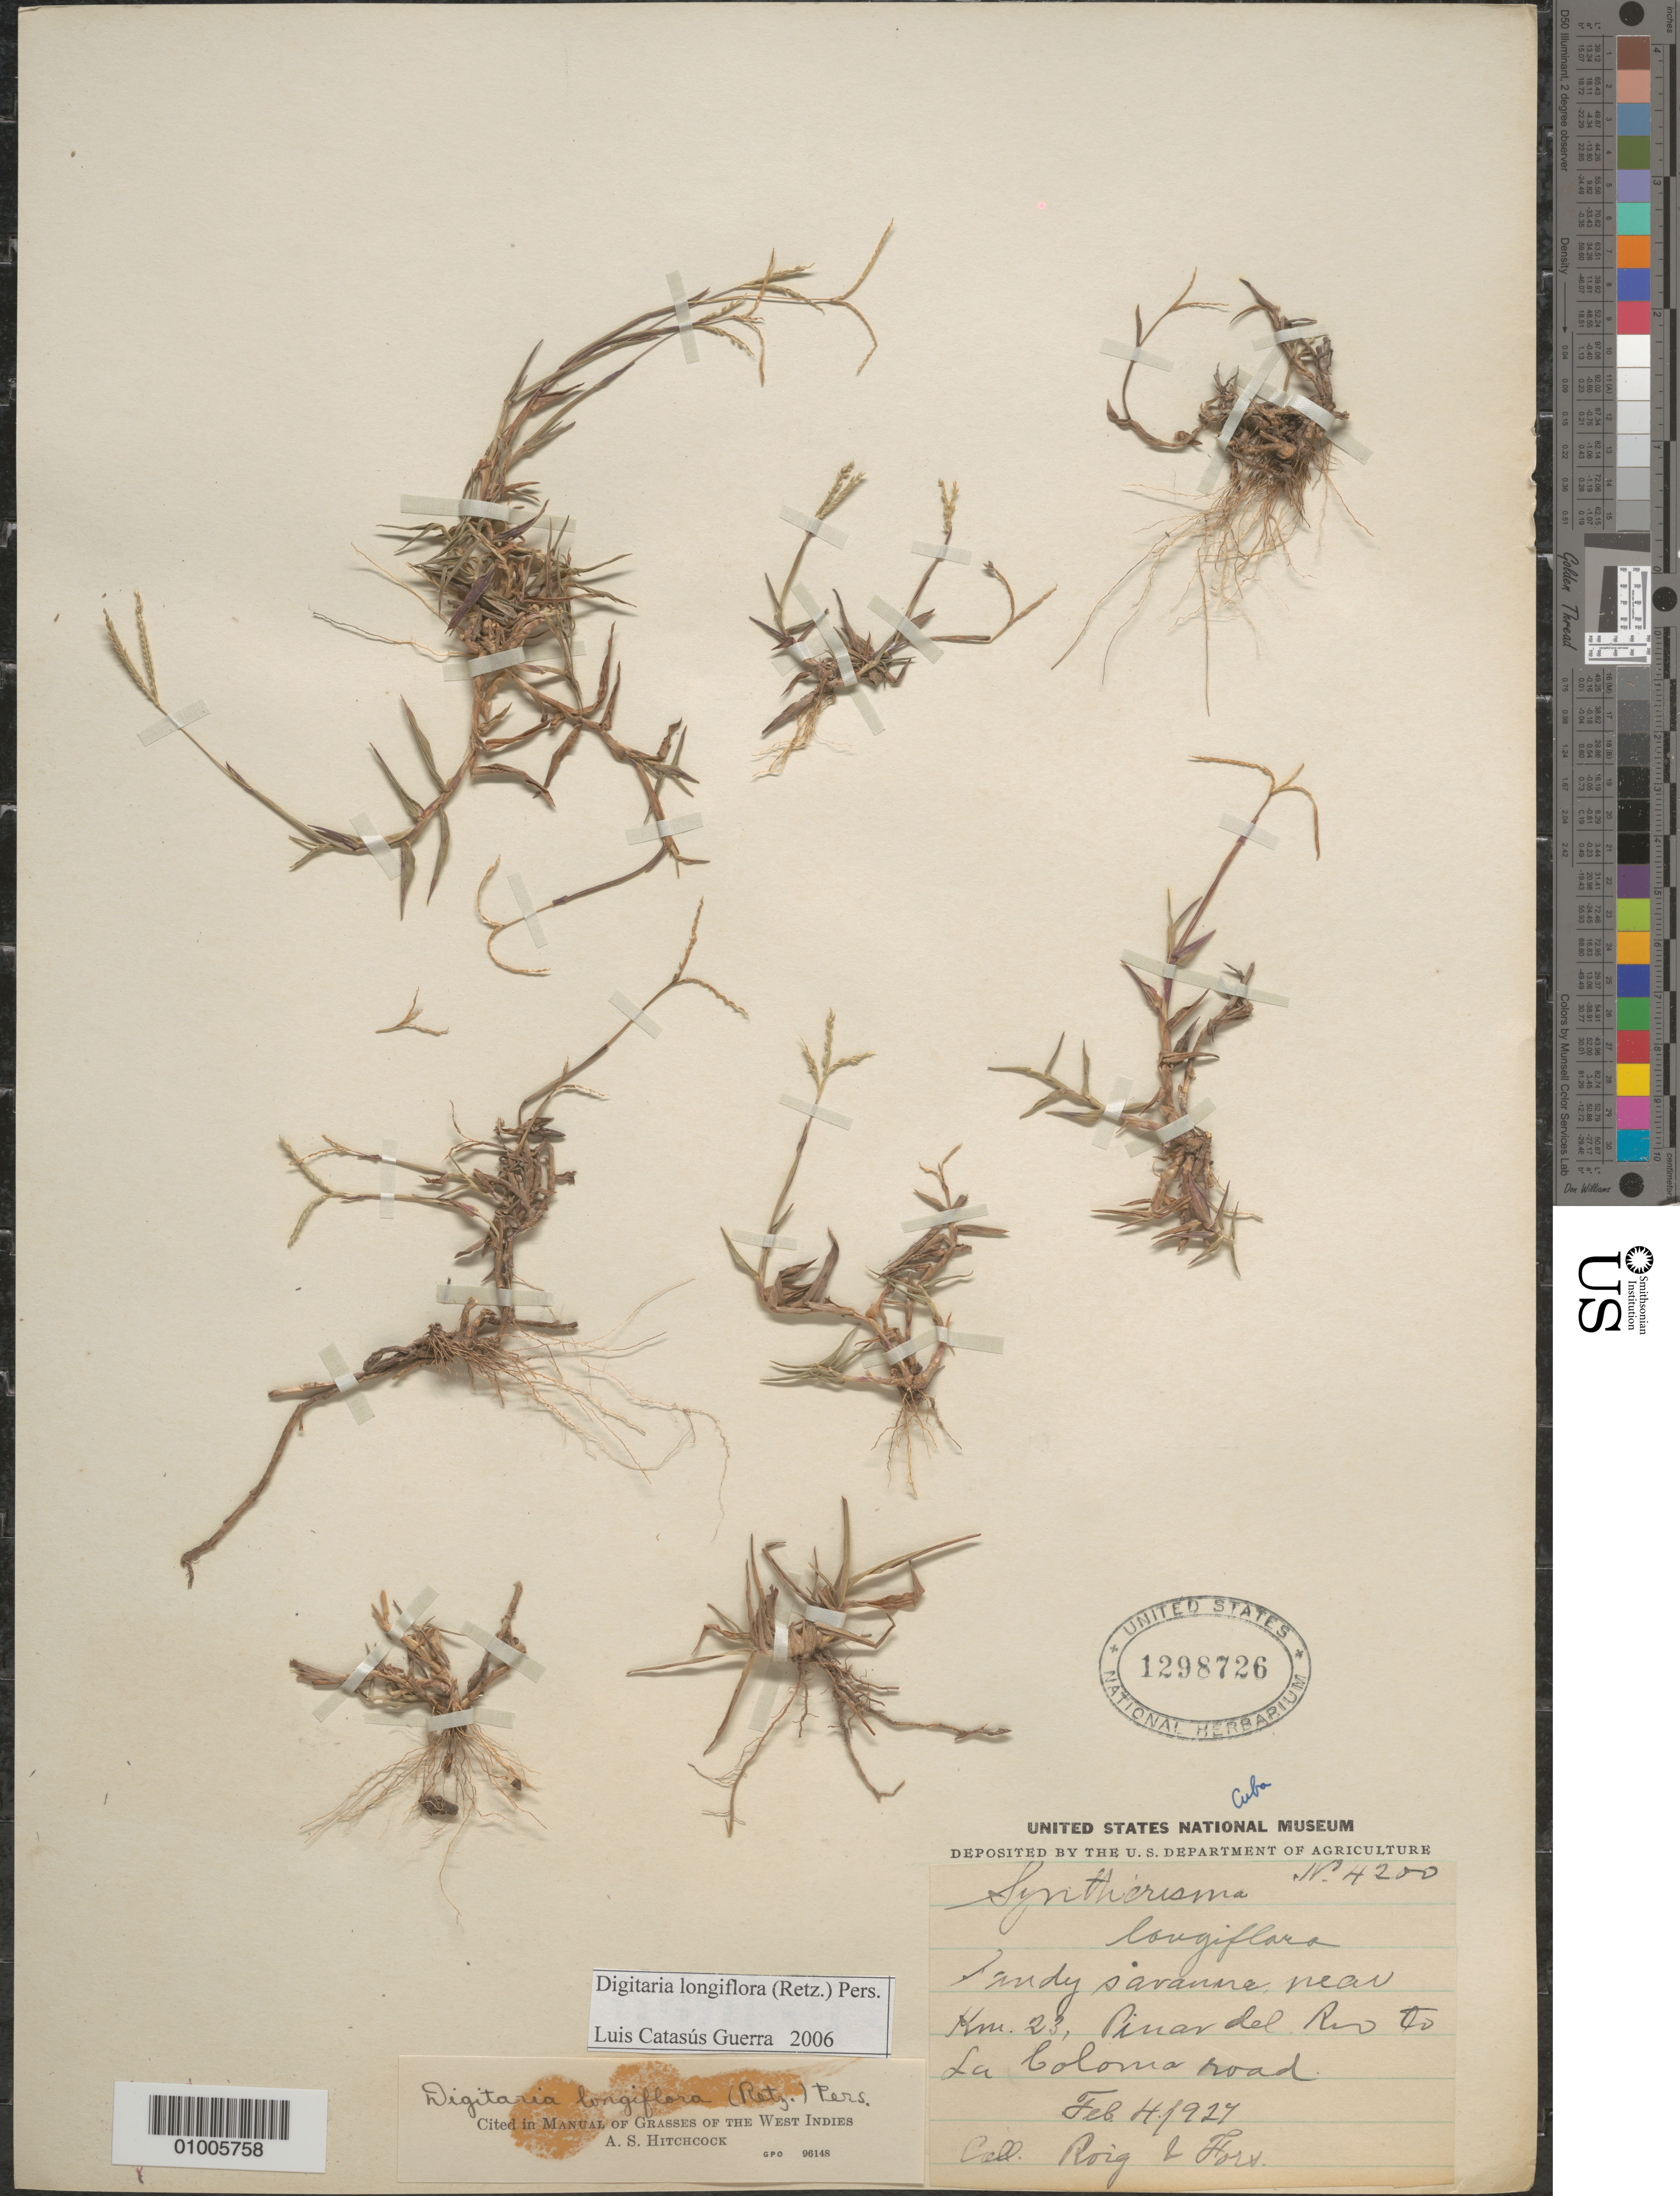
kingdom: Plantae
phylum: Tracheophyta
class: Liliopsida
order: Poales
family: Poaceae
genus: Digitaria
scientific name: Digitaria longiflora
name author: (Retz.) Pers.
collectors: J. Roig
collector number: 200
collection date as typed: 04 Feb 1927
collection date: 1927-02-04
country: Cuba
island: Cuba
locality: Near km 13, Pinar Del Rio to La Colona road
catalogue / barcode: US 1298726